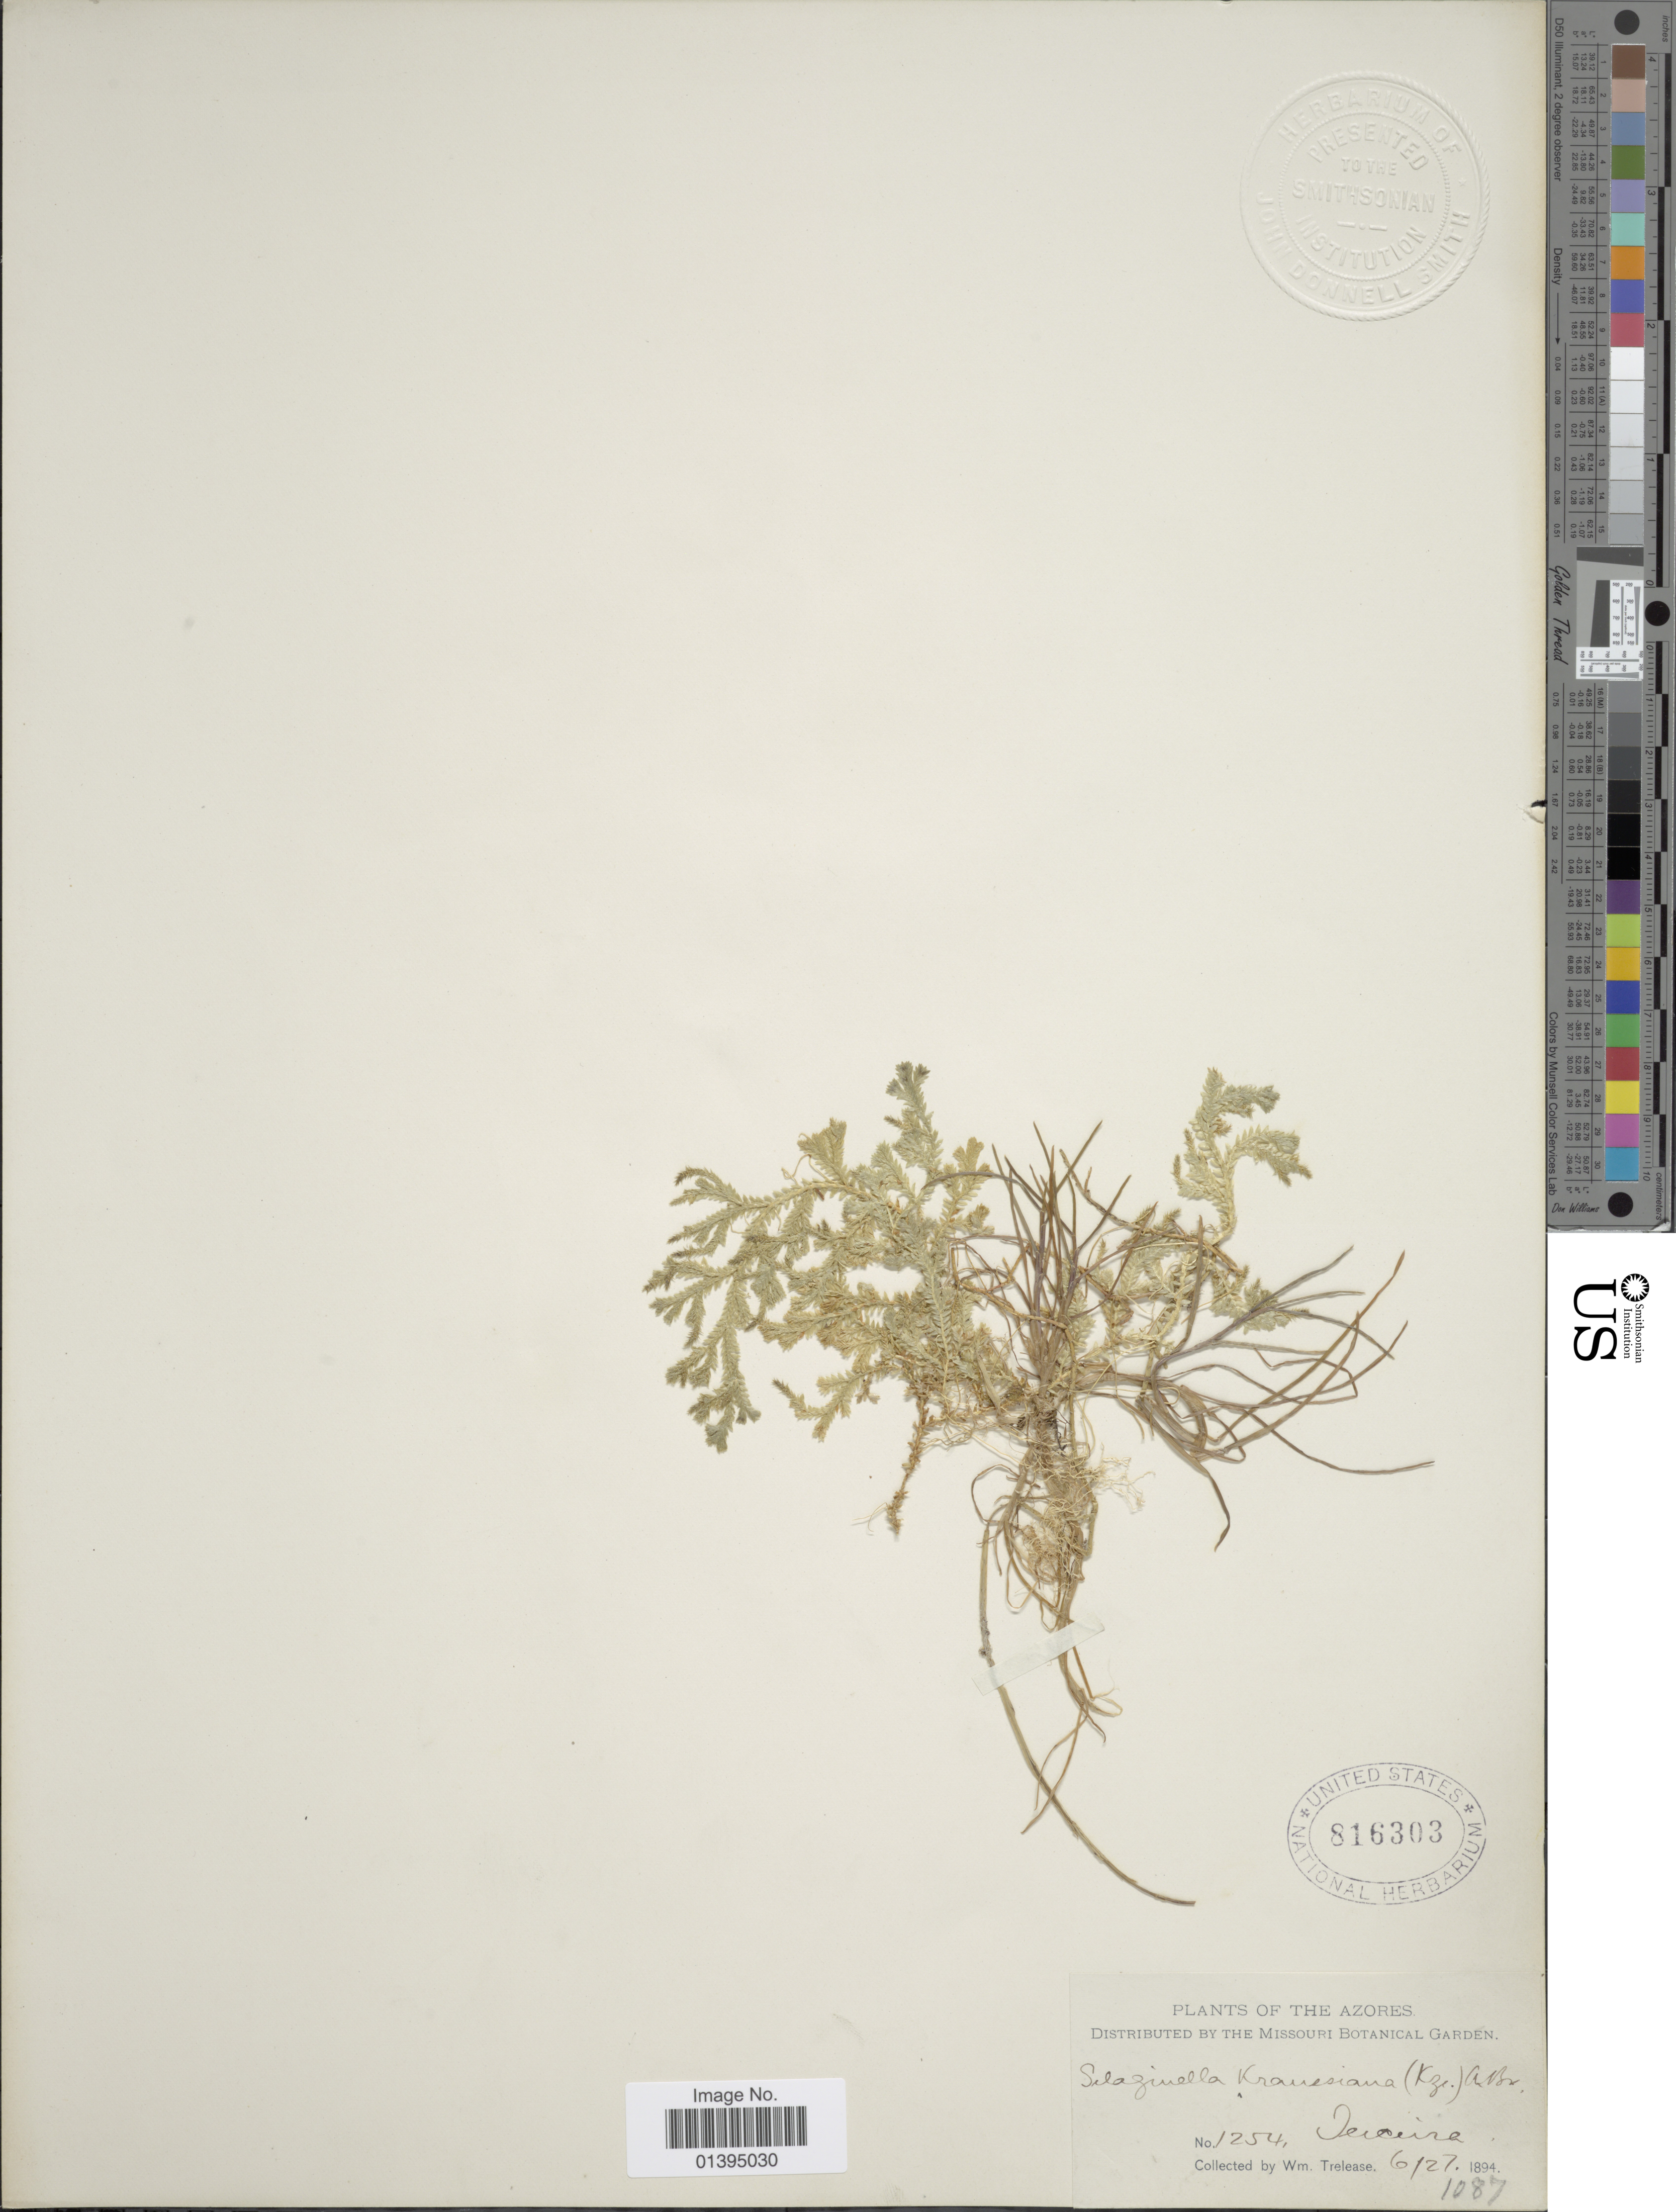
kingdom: Plantae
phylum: Tracheophyta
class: Lycopodiopsida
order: Selaginellales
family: Selaginellaceae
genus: Selaginella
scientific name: Selaginella kraussiana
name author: (Kunze) A. Braun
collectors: W. Trelease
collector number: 1254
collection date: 1894-06-27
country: Portugal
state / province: Azores (Aut. Reg.)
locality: Jercuira [interpreted]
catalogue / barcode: US 816303